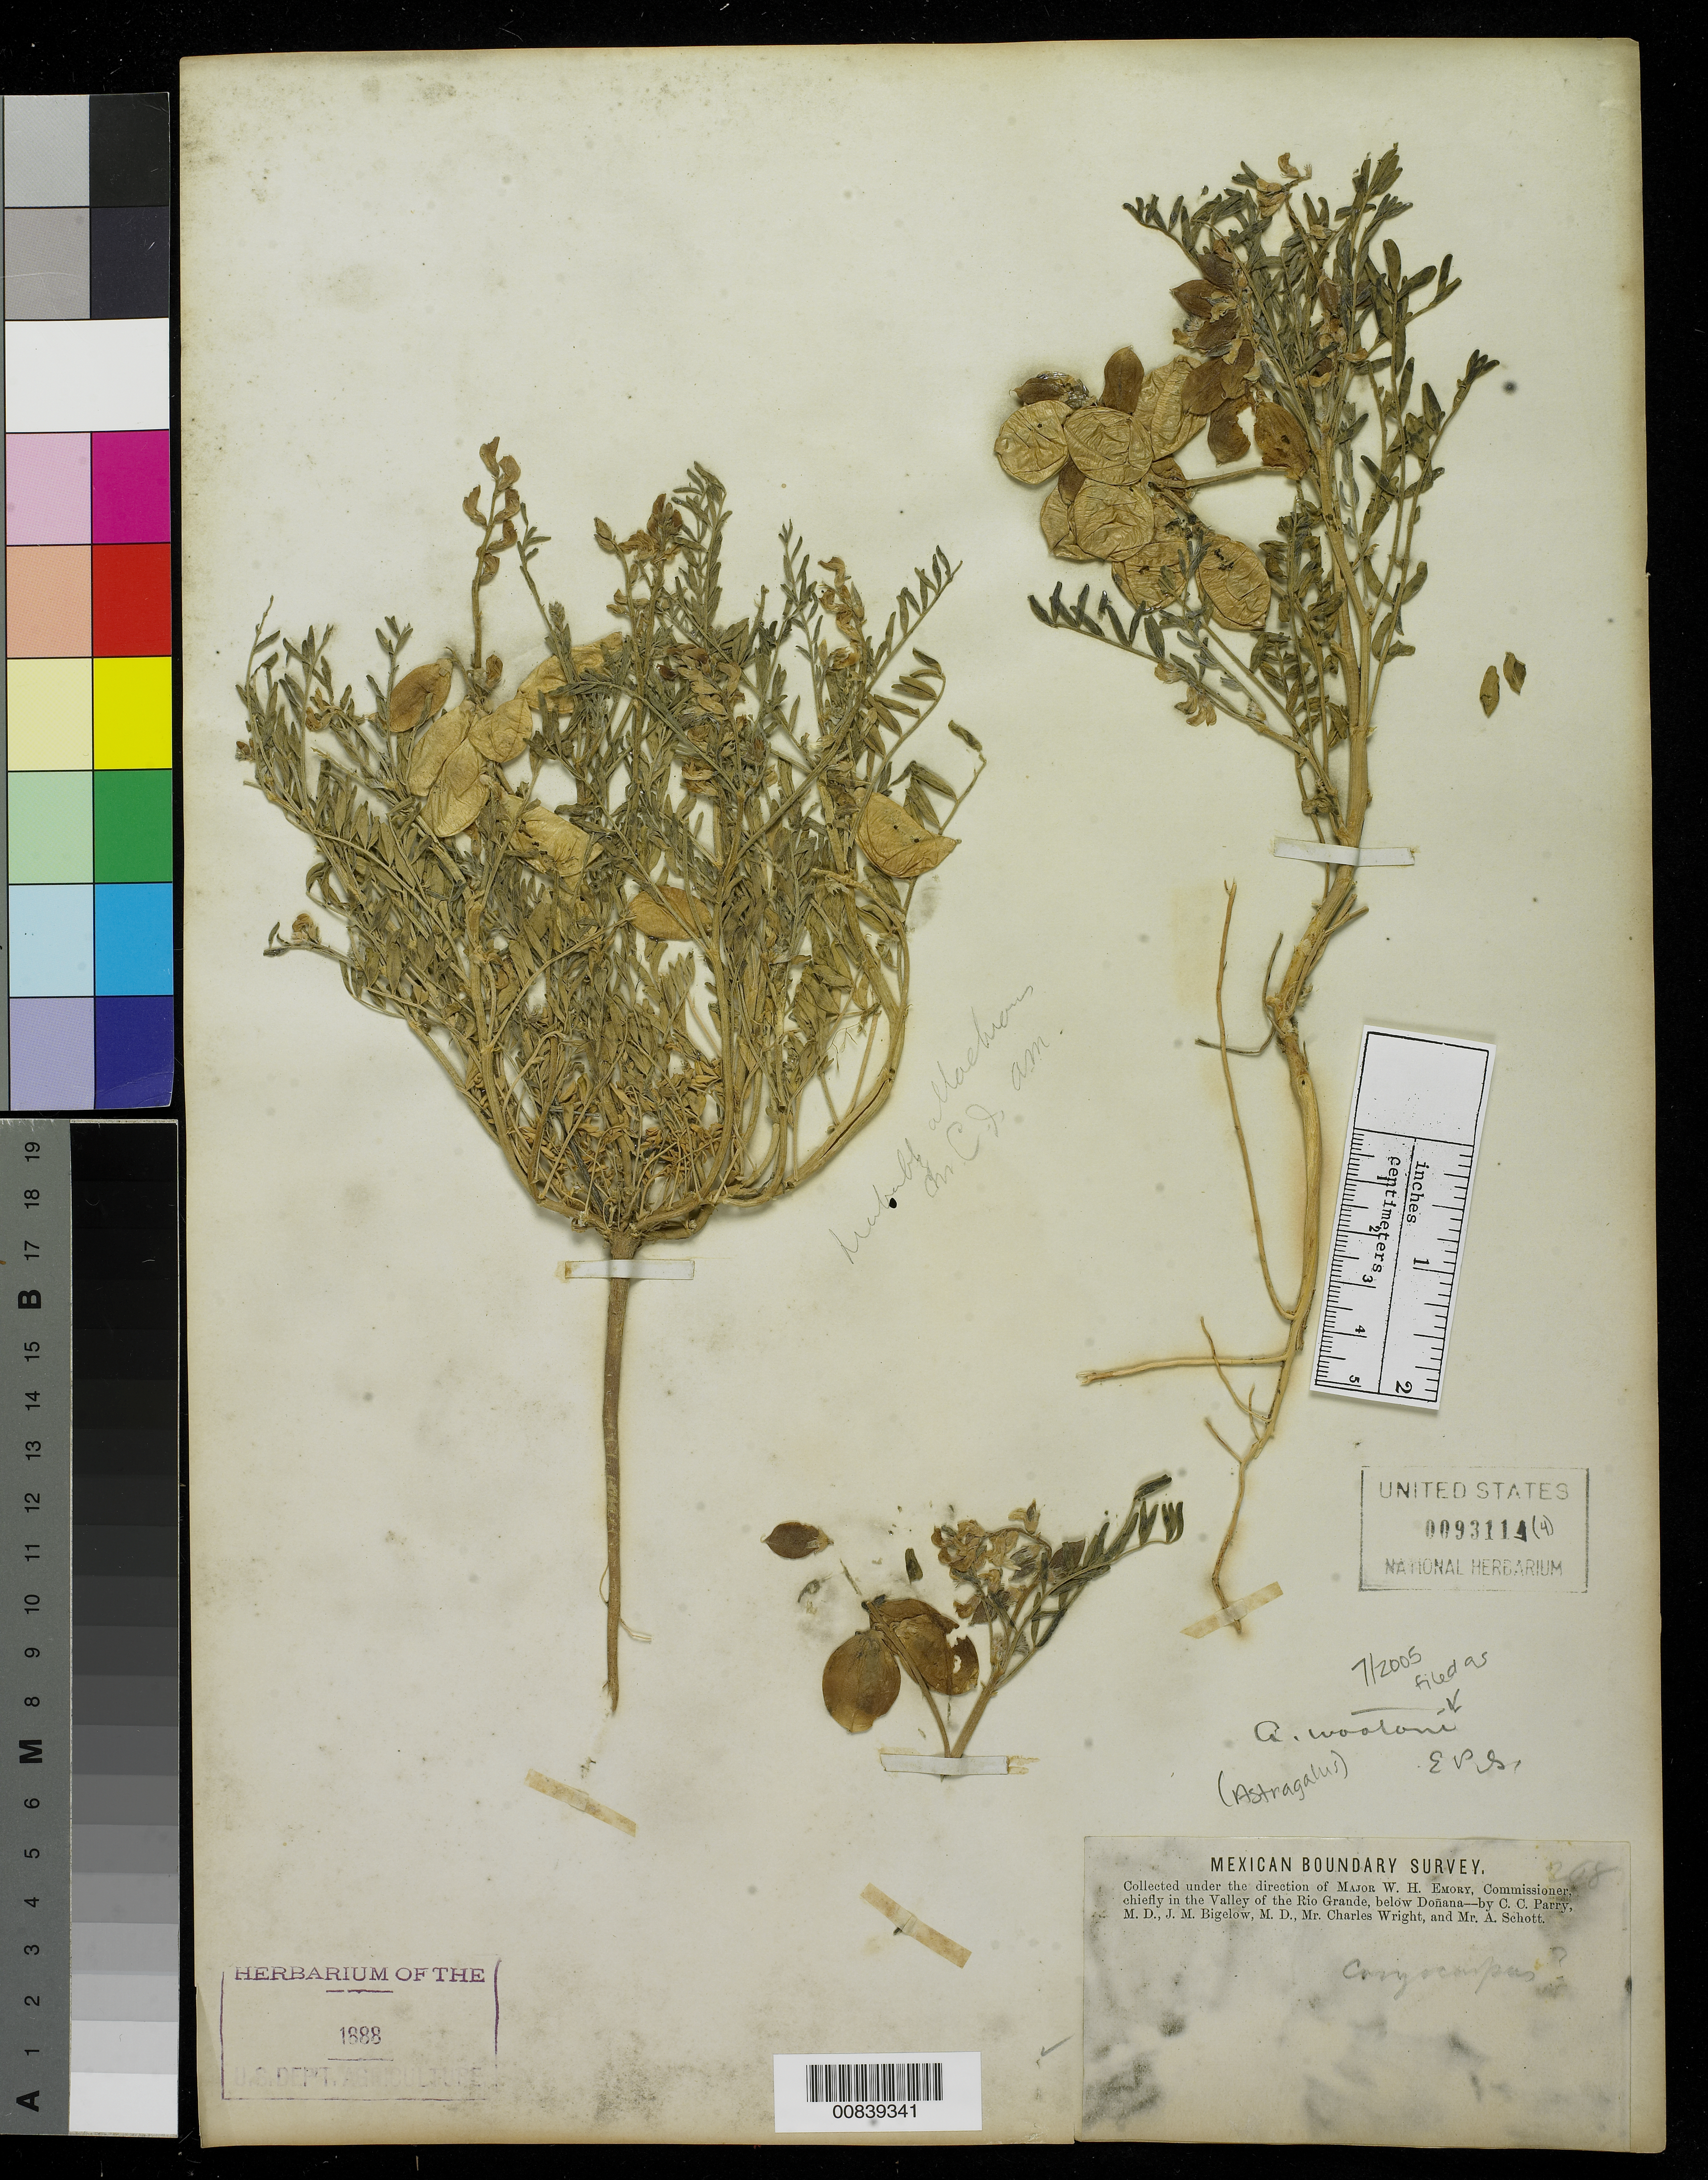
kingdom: Plantae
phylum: Tracheophyta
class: Magnoliopsida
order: Fabales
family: Fabaceae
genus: Astragalus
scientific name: Astragalus wootonii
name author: E. Sheld.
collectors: C. C. Parry, J. M. Bigelow, C. Wright & A. C. V. Schott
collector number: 268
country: United States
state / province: New Mexico / Texas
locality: Valley of the Rio Grande, below Doñana.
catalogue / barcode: US 93114